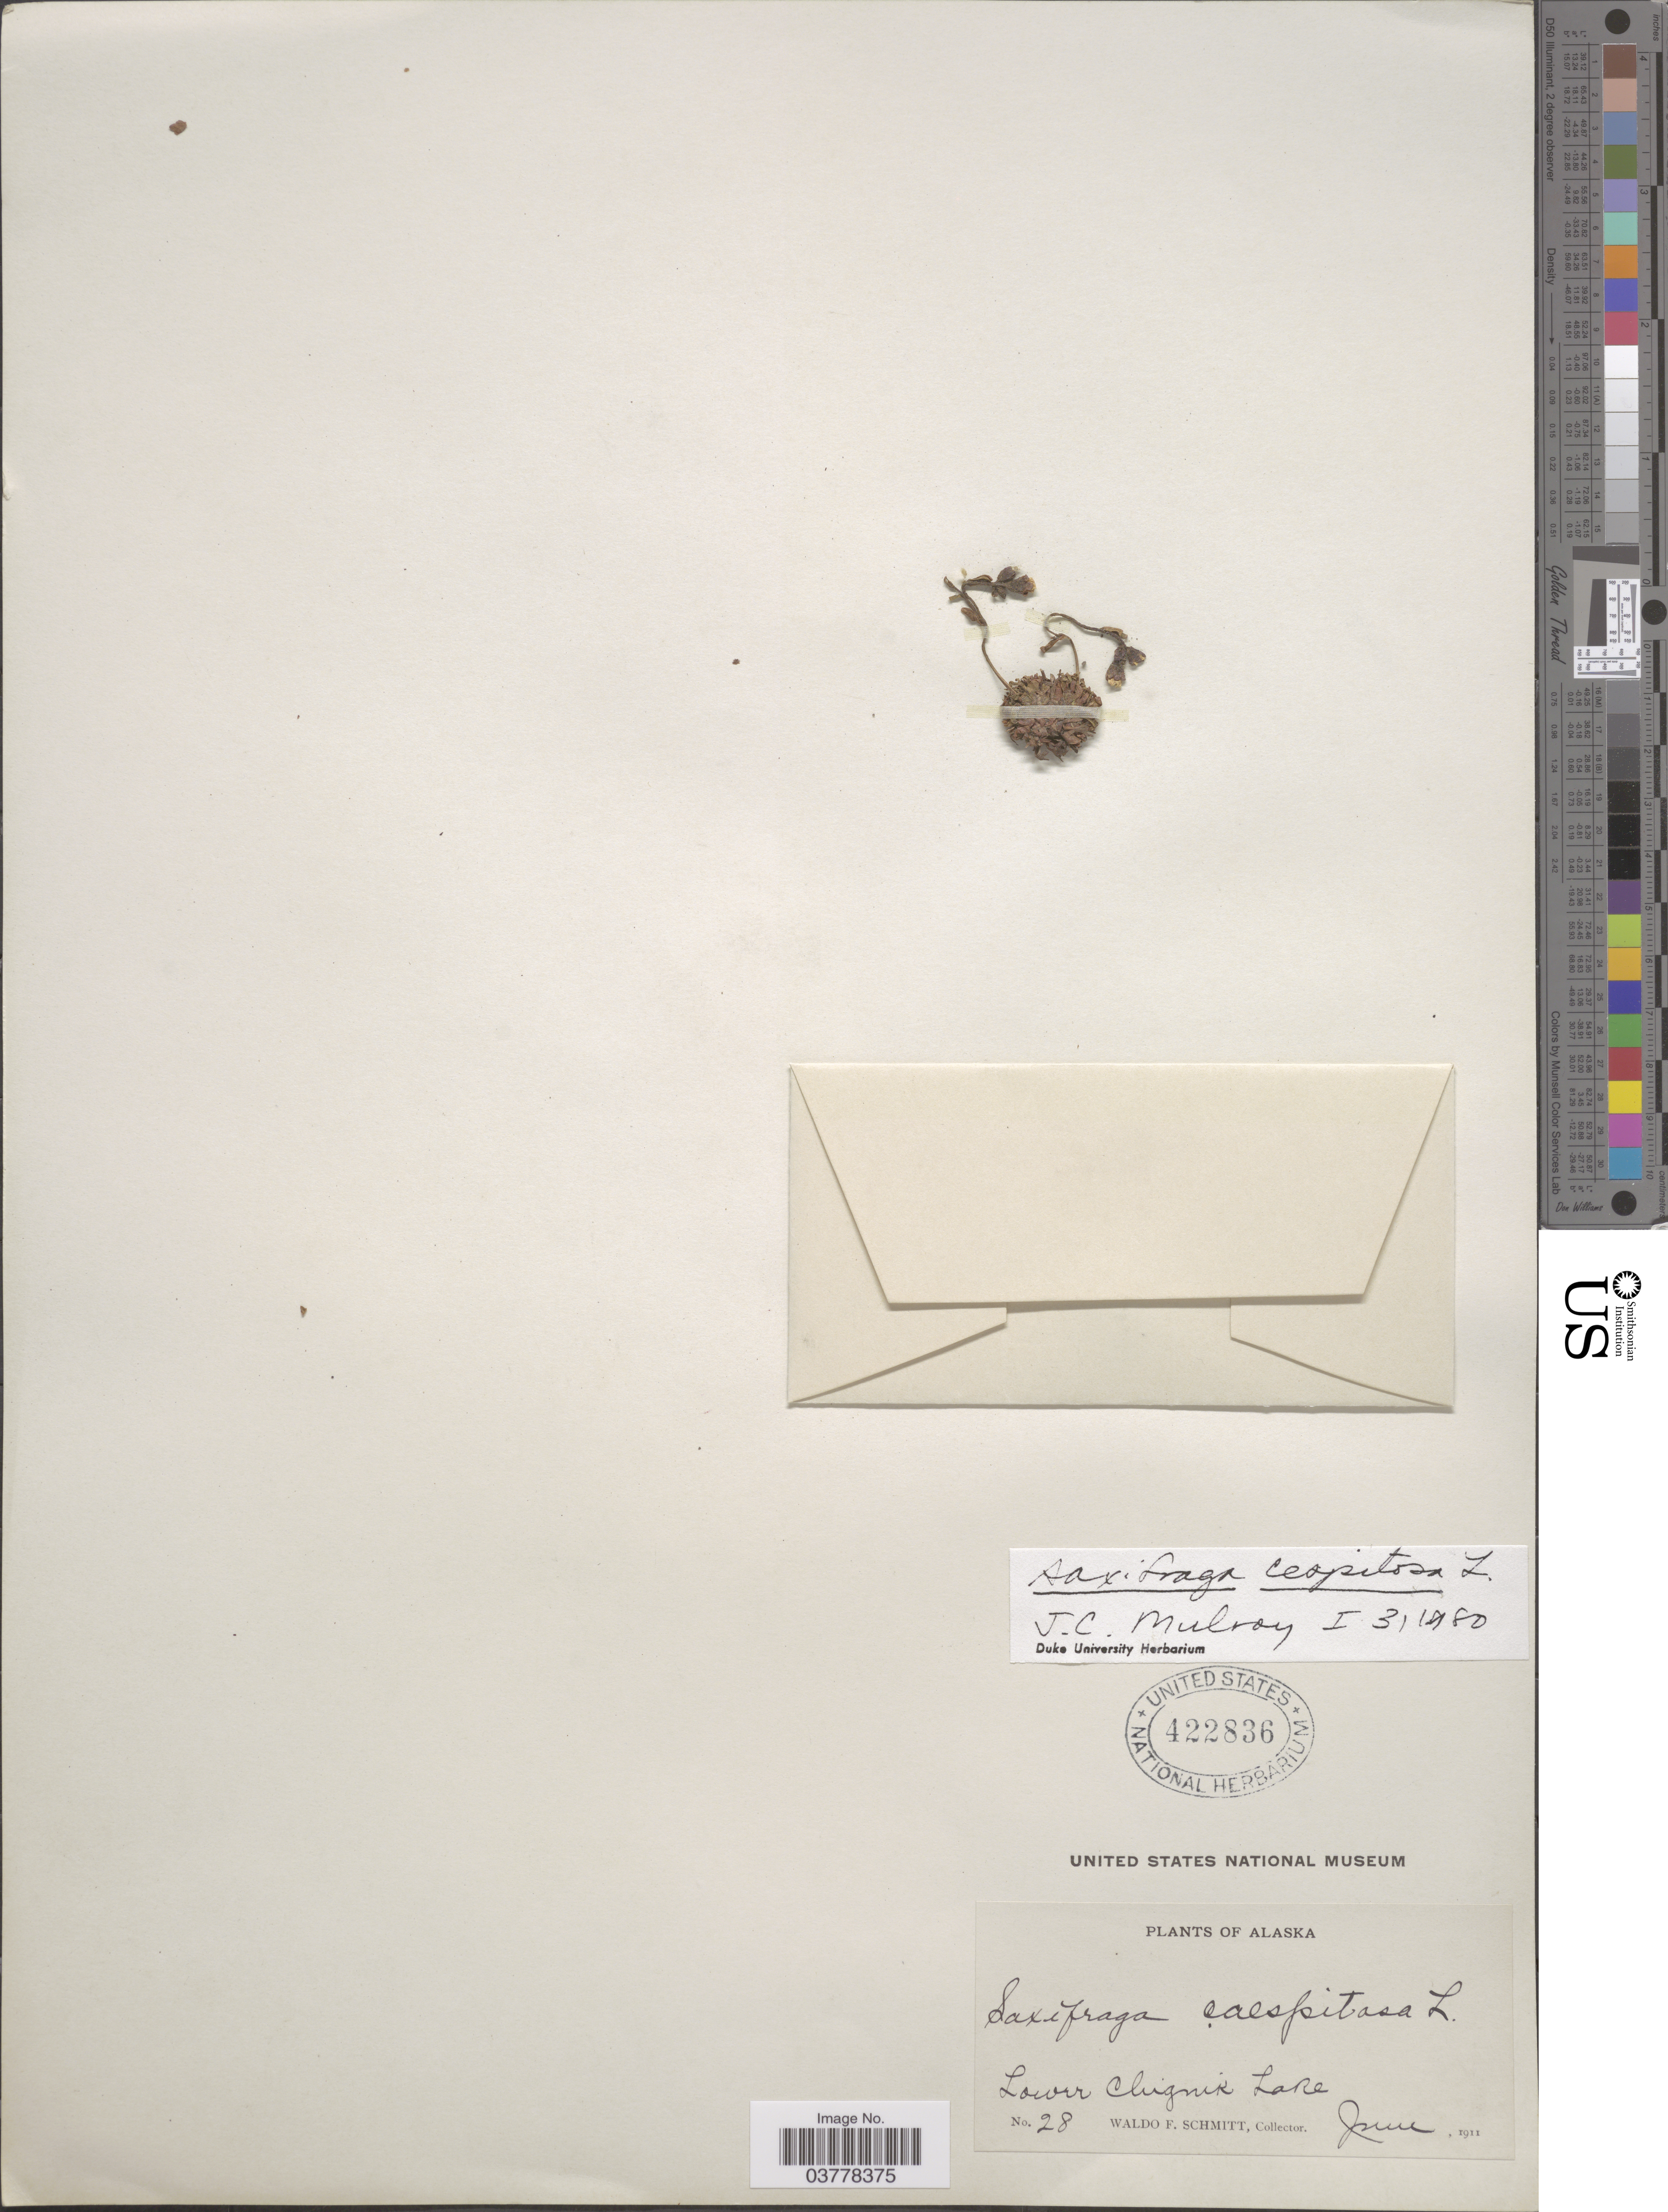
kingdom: Plantae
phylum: Tracheophyta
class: Magnoliopsida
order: Saxifragales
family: Saxifragaceae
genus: Saxifraga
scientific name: Saxifraga caespitosa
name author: L.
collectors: W. F. Schmitt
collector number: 28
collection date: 1911-06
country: United States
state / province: Alaska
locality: Lower Chignik Lake.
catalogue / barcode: US 422836